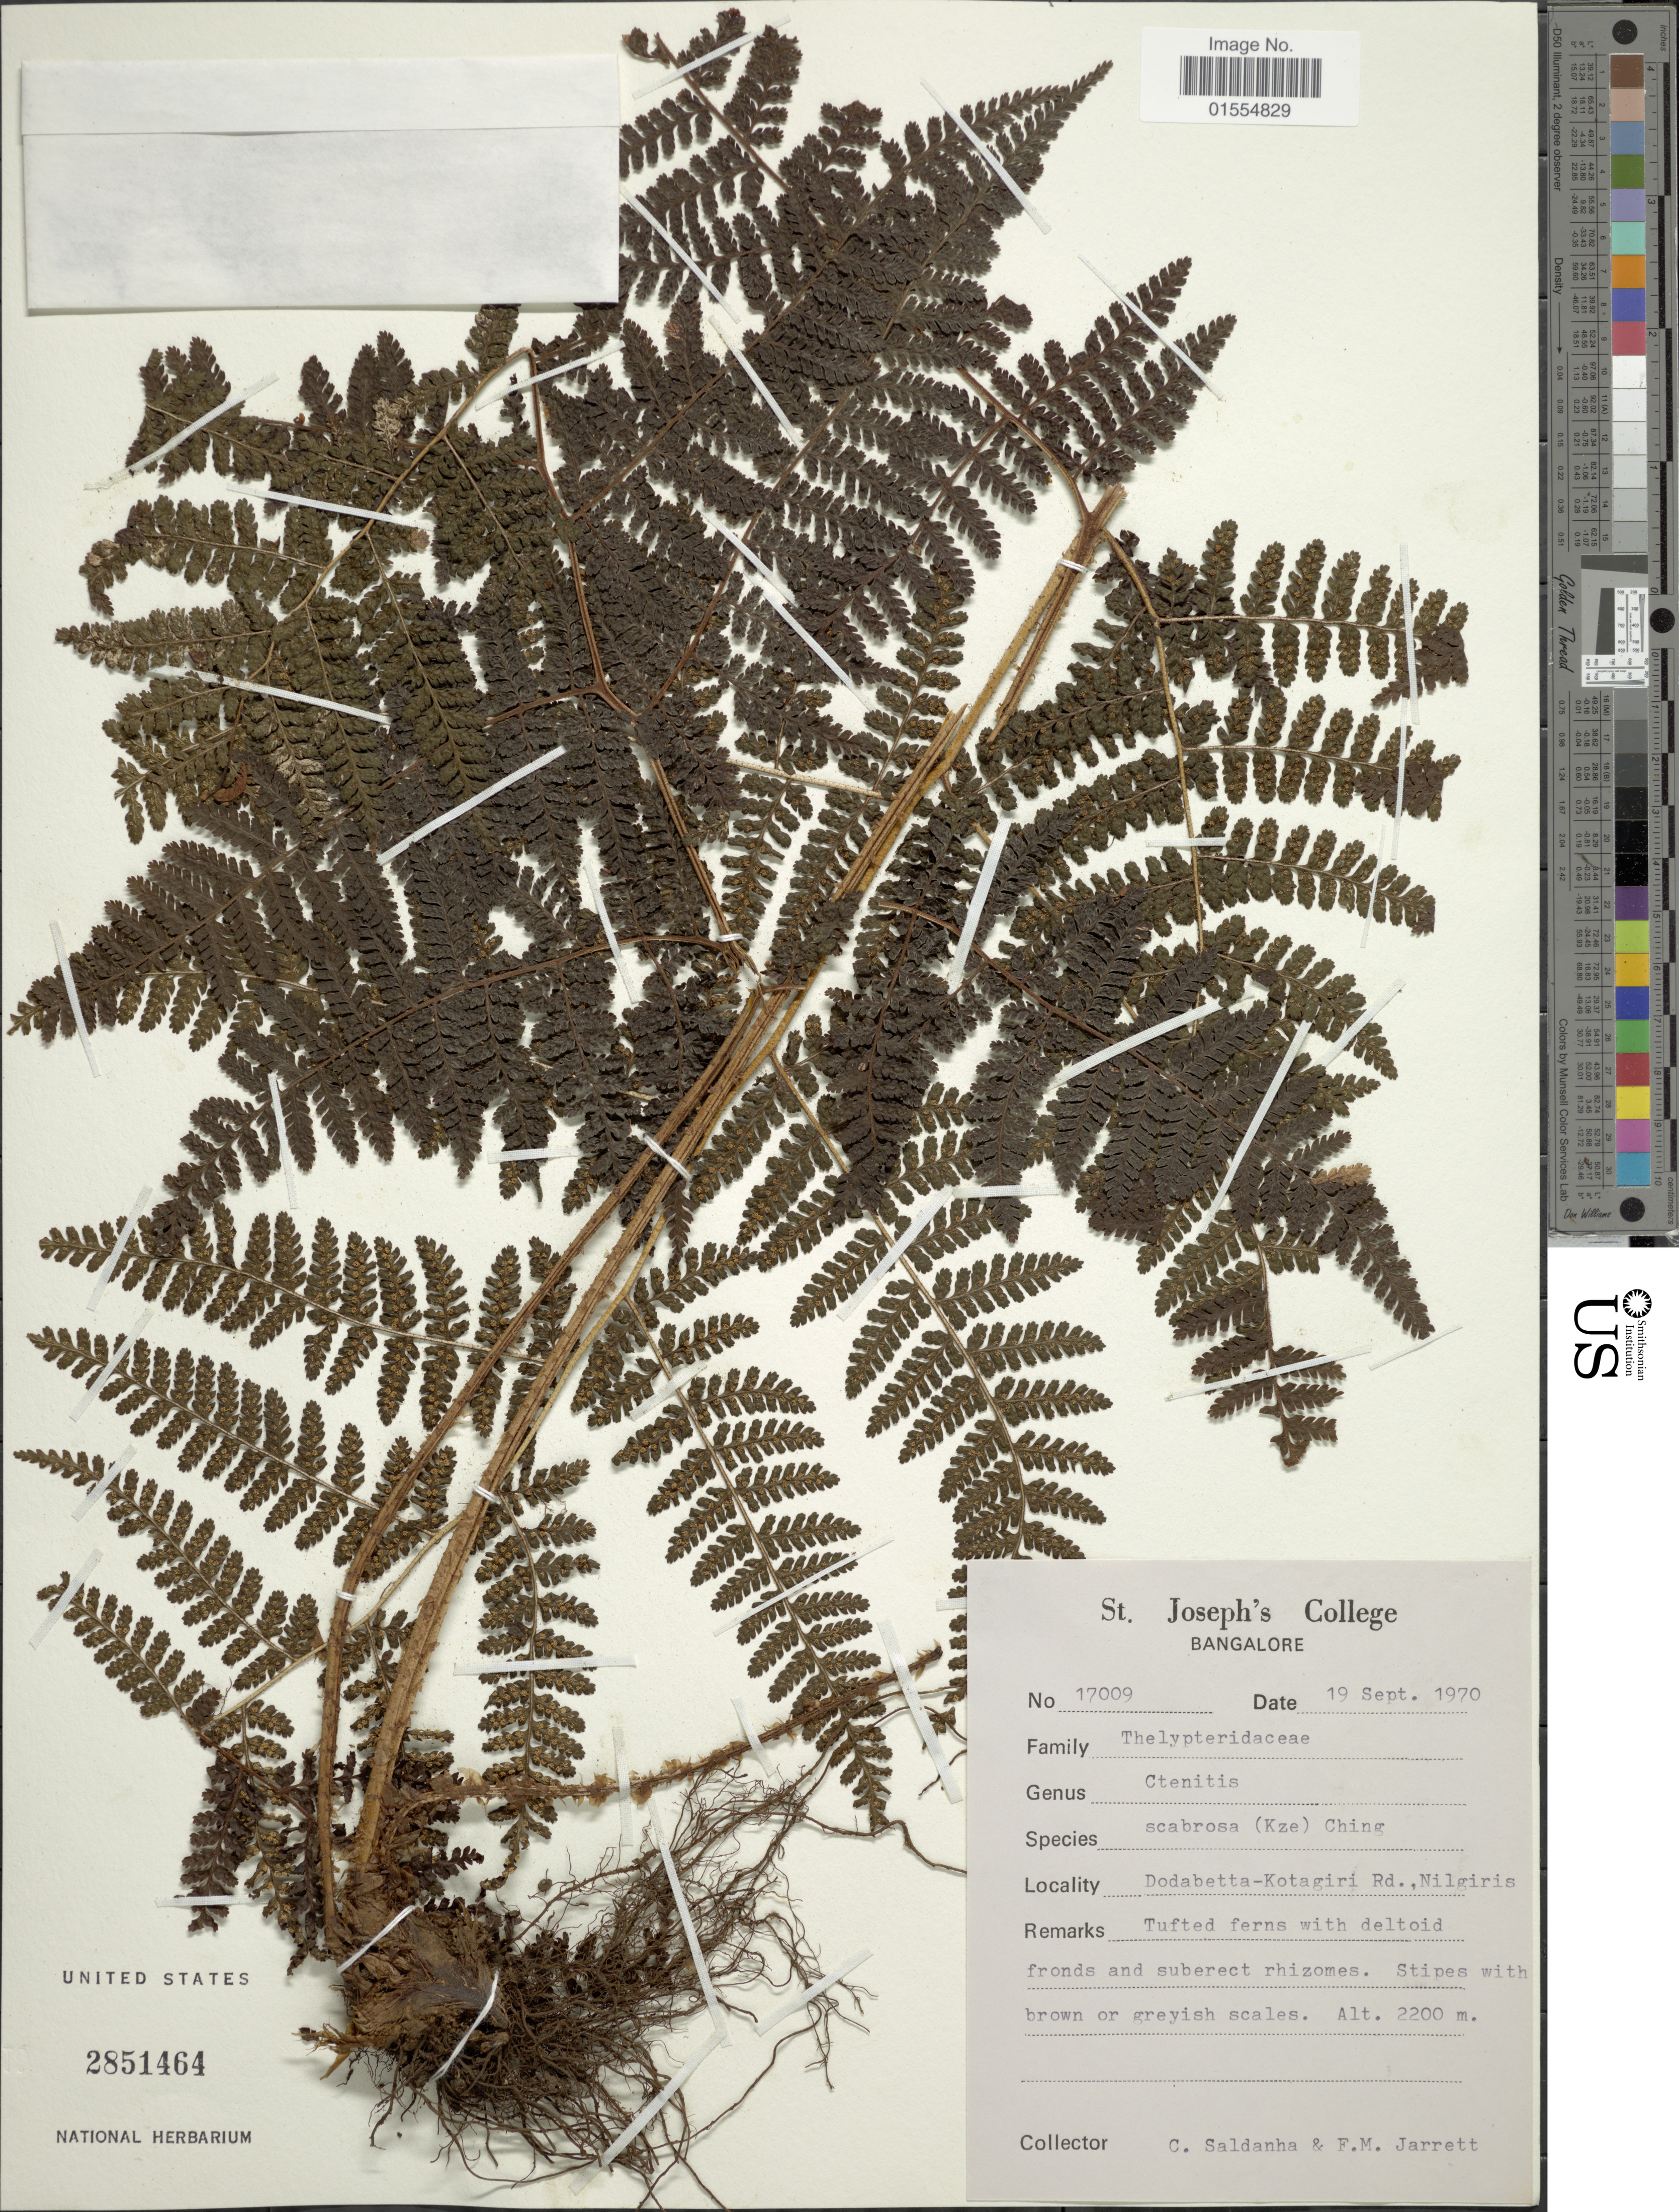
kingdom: Plantae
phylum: Tracheophyta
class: Polypodiopsida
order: Polypodiales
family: Dryopteridaceae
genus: Dryopteris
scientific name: Dryopteris scabrosa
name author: (Kunze) Kuntze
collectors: C. Saldanha & F. M. Jarrett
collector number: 17009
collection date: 1970-09-19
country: India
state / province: Tamil Nadu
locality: Dodabetta-Kotagiri Rd., Nilgiris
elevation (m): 2200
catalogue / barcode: US 2851464